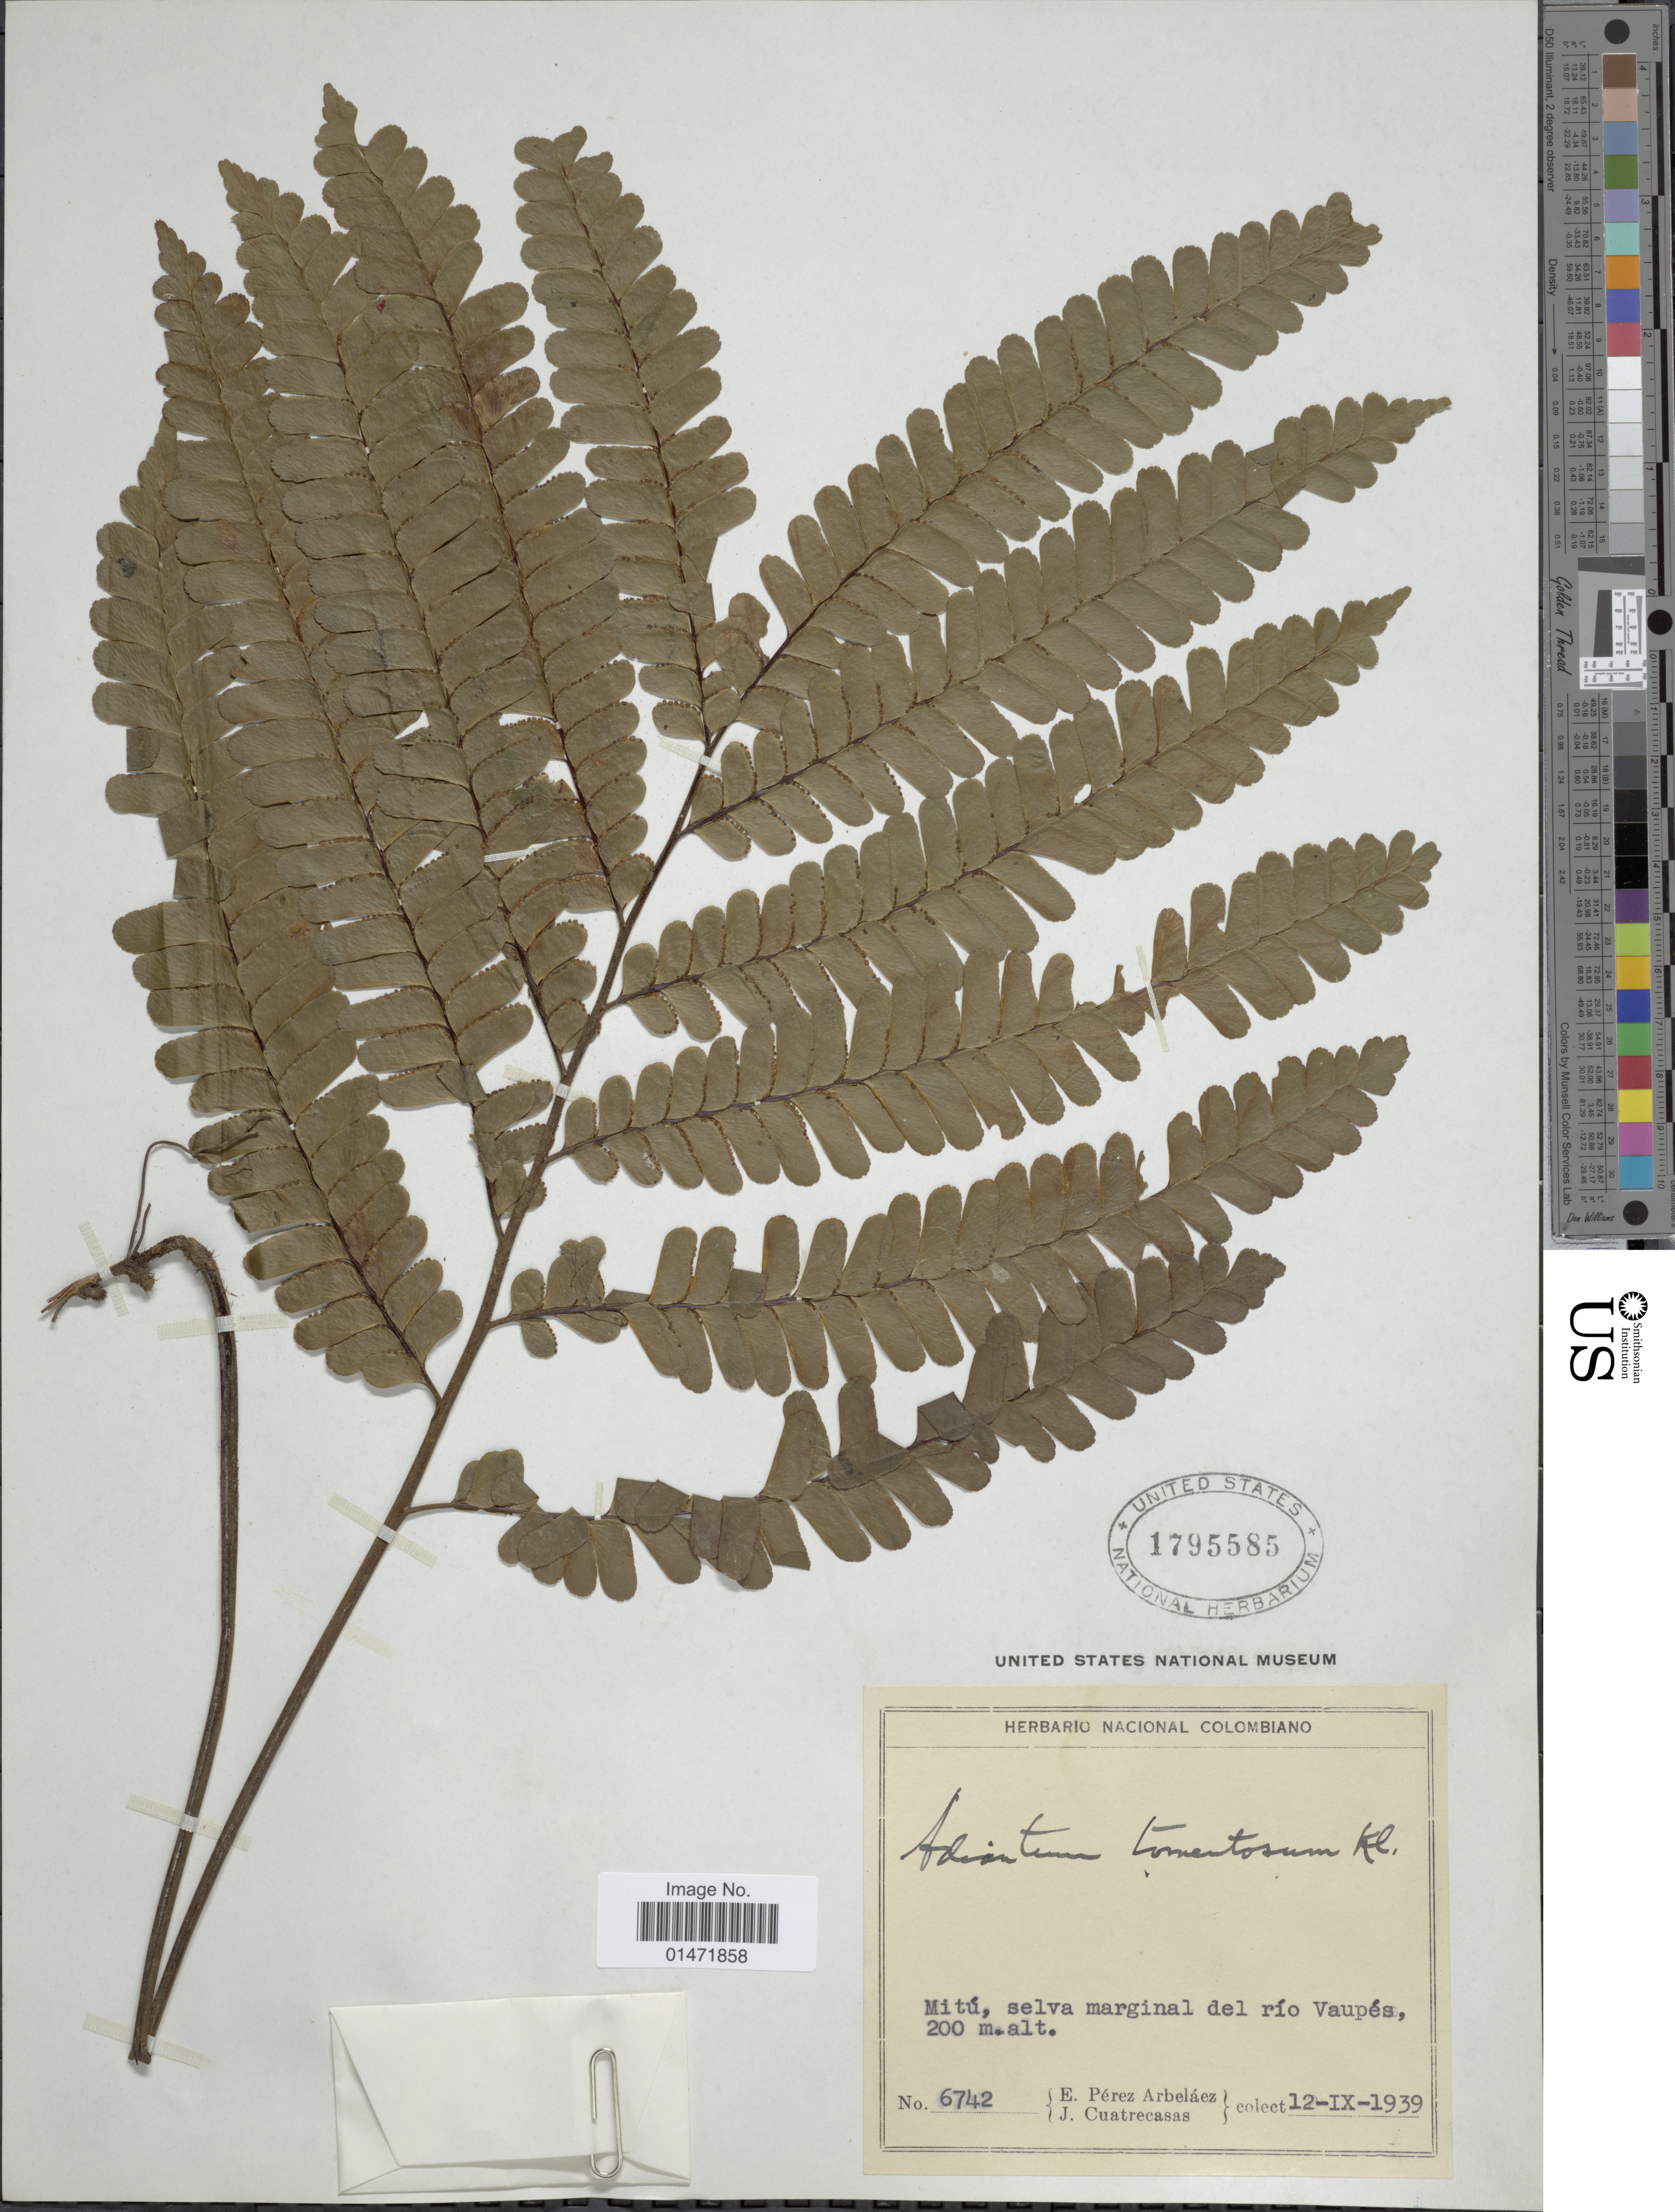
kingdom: Plantae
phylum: Tracheophyta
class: Polypodiopsida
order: Polypodiales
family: Pteridaceae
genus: Adiantum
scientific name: Adiantum tomentosum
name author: Klotzsch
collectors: E. Pérez Arbeláez & J. Cuatrecasas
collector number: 6742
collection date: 1939-09-12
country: Colombia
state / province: Vaupés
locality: Mitú, selva marginal del río Vaupés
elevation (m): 200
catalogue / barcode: US 1795585